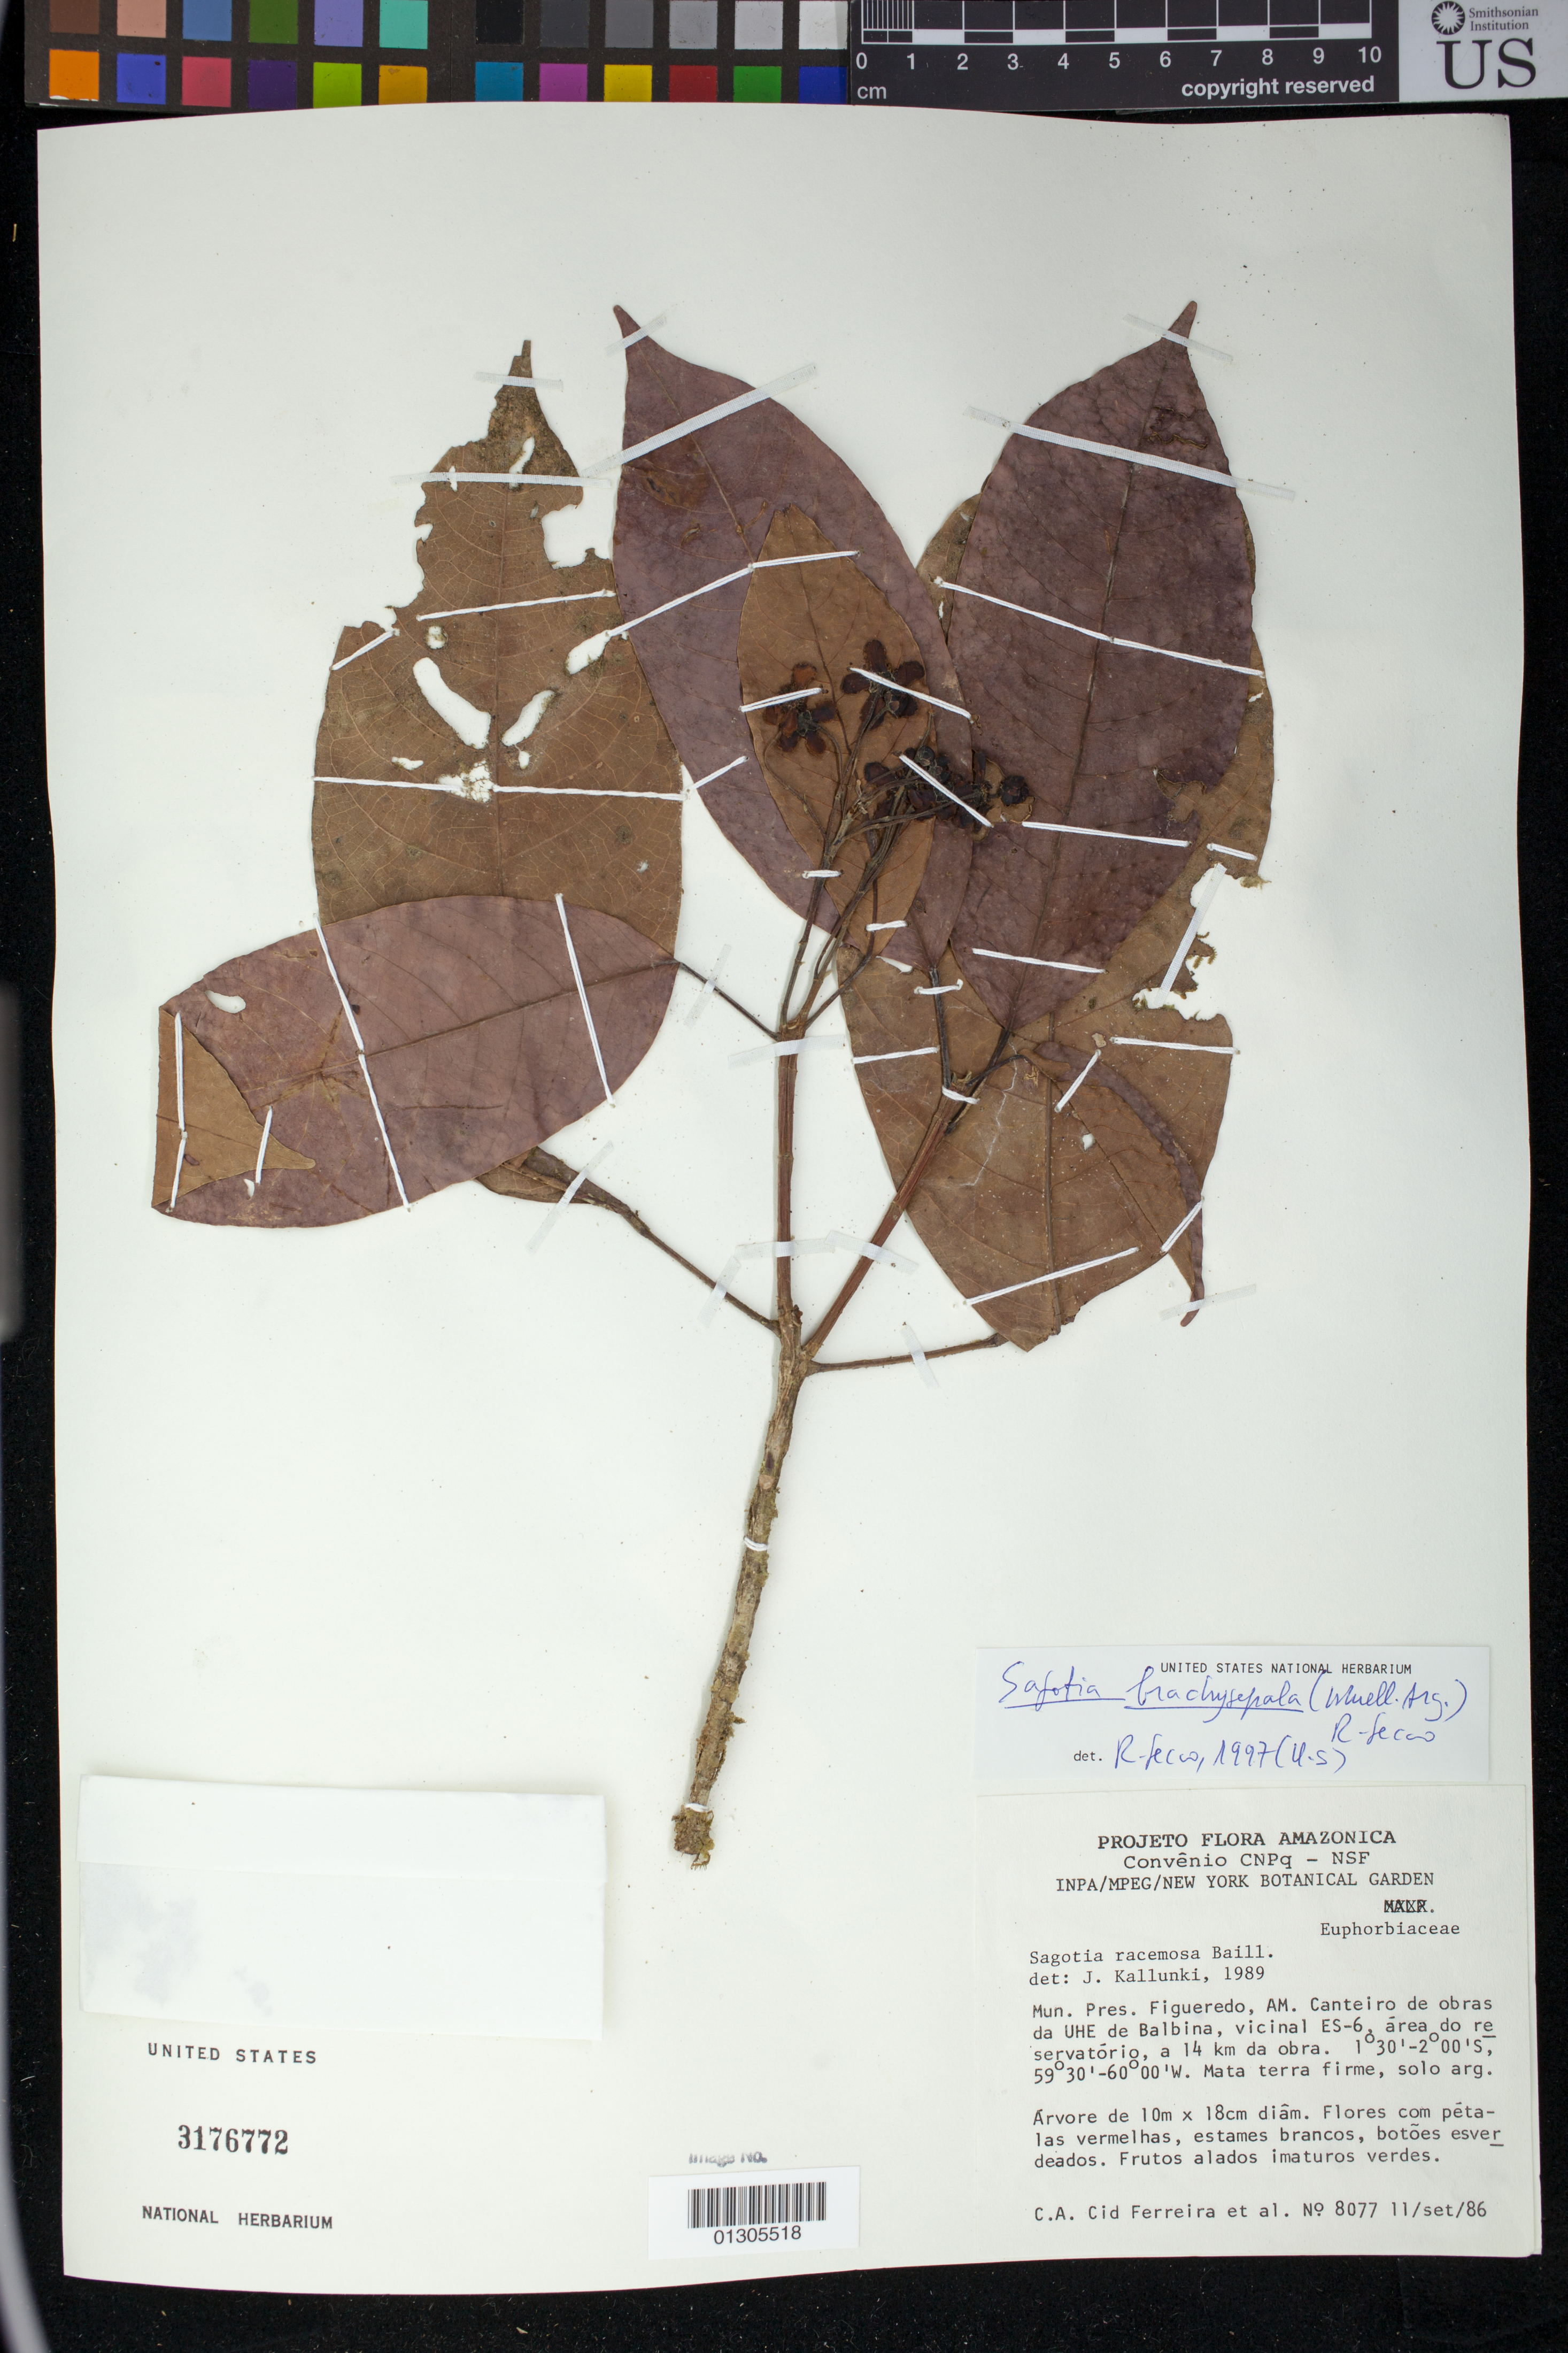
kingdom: Plantae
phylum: Tracheophyta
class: Magnoliopsida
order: Malpighiales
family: Euphorbiaceae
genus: Sagotia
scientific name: Sagotia racemosa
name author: Baill.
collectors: C. A. Cid Ferreira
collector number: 8077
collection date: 1986-09-11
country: Brazil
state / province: Amazonas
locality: Mun. Pres. Figueredo, AM. Canteiro de obras da UHE de Balbina, vicinal ES-6, area do reservatorio, a 14 km da obra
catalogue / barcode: US 3176772